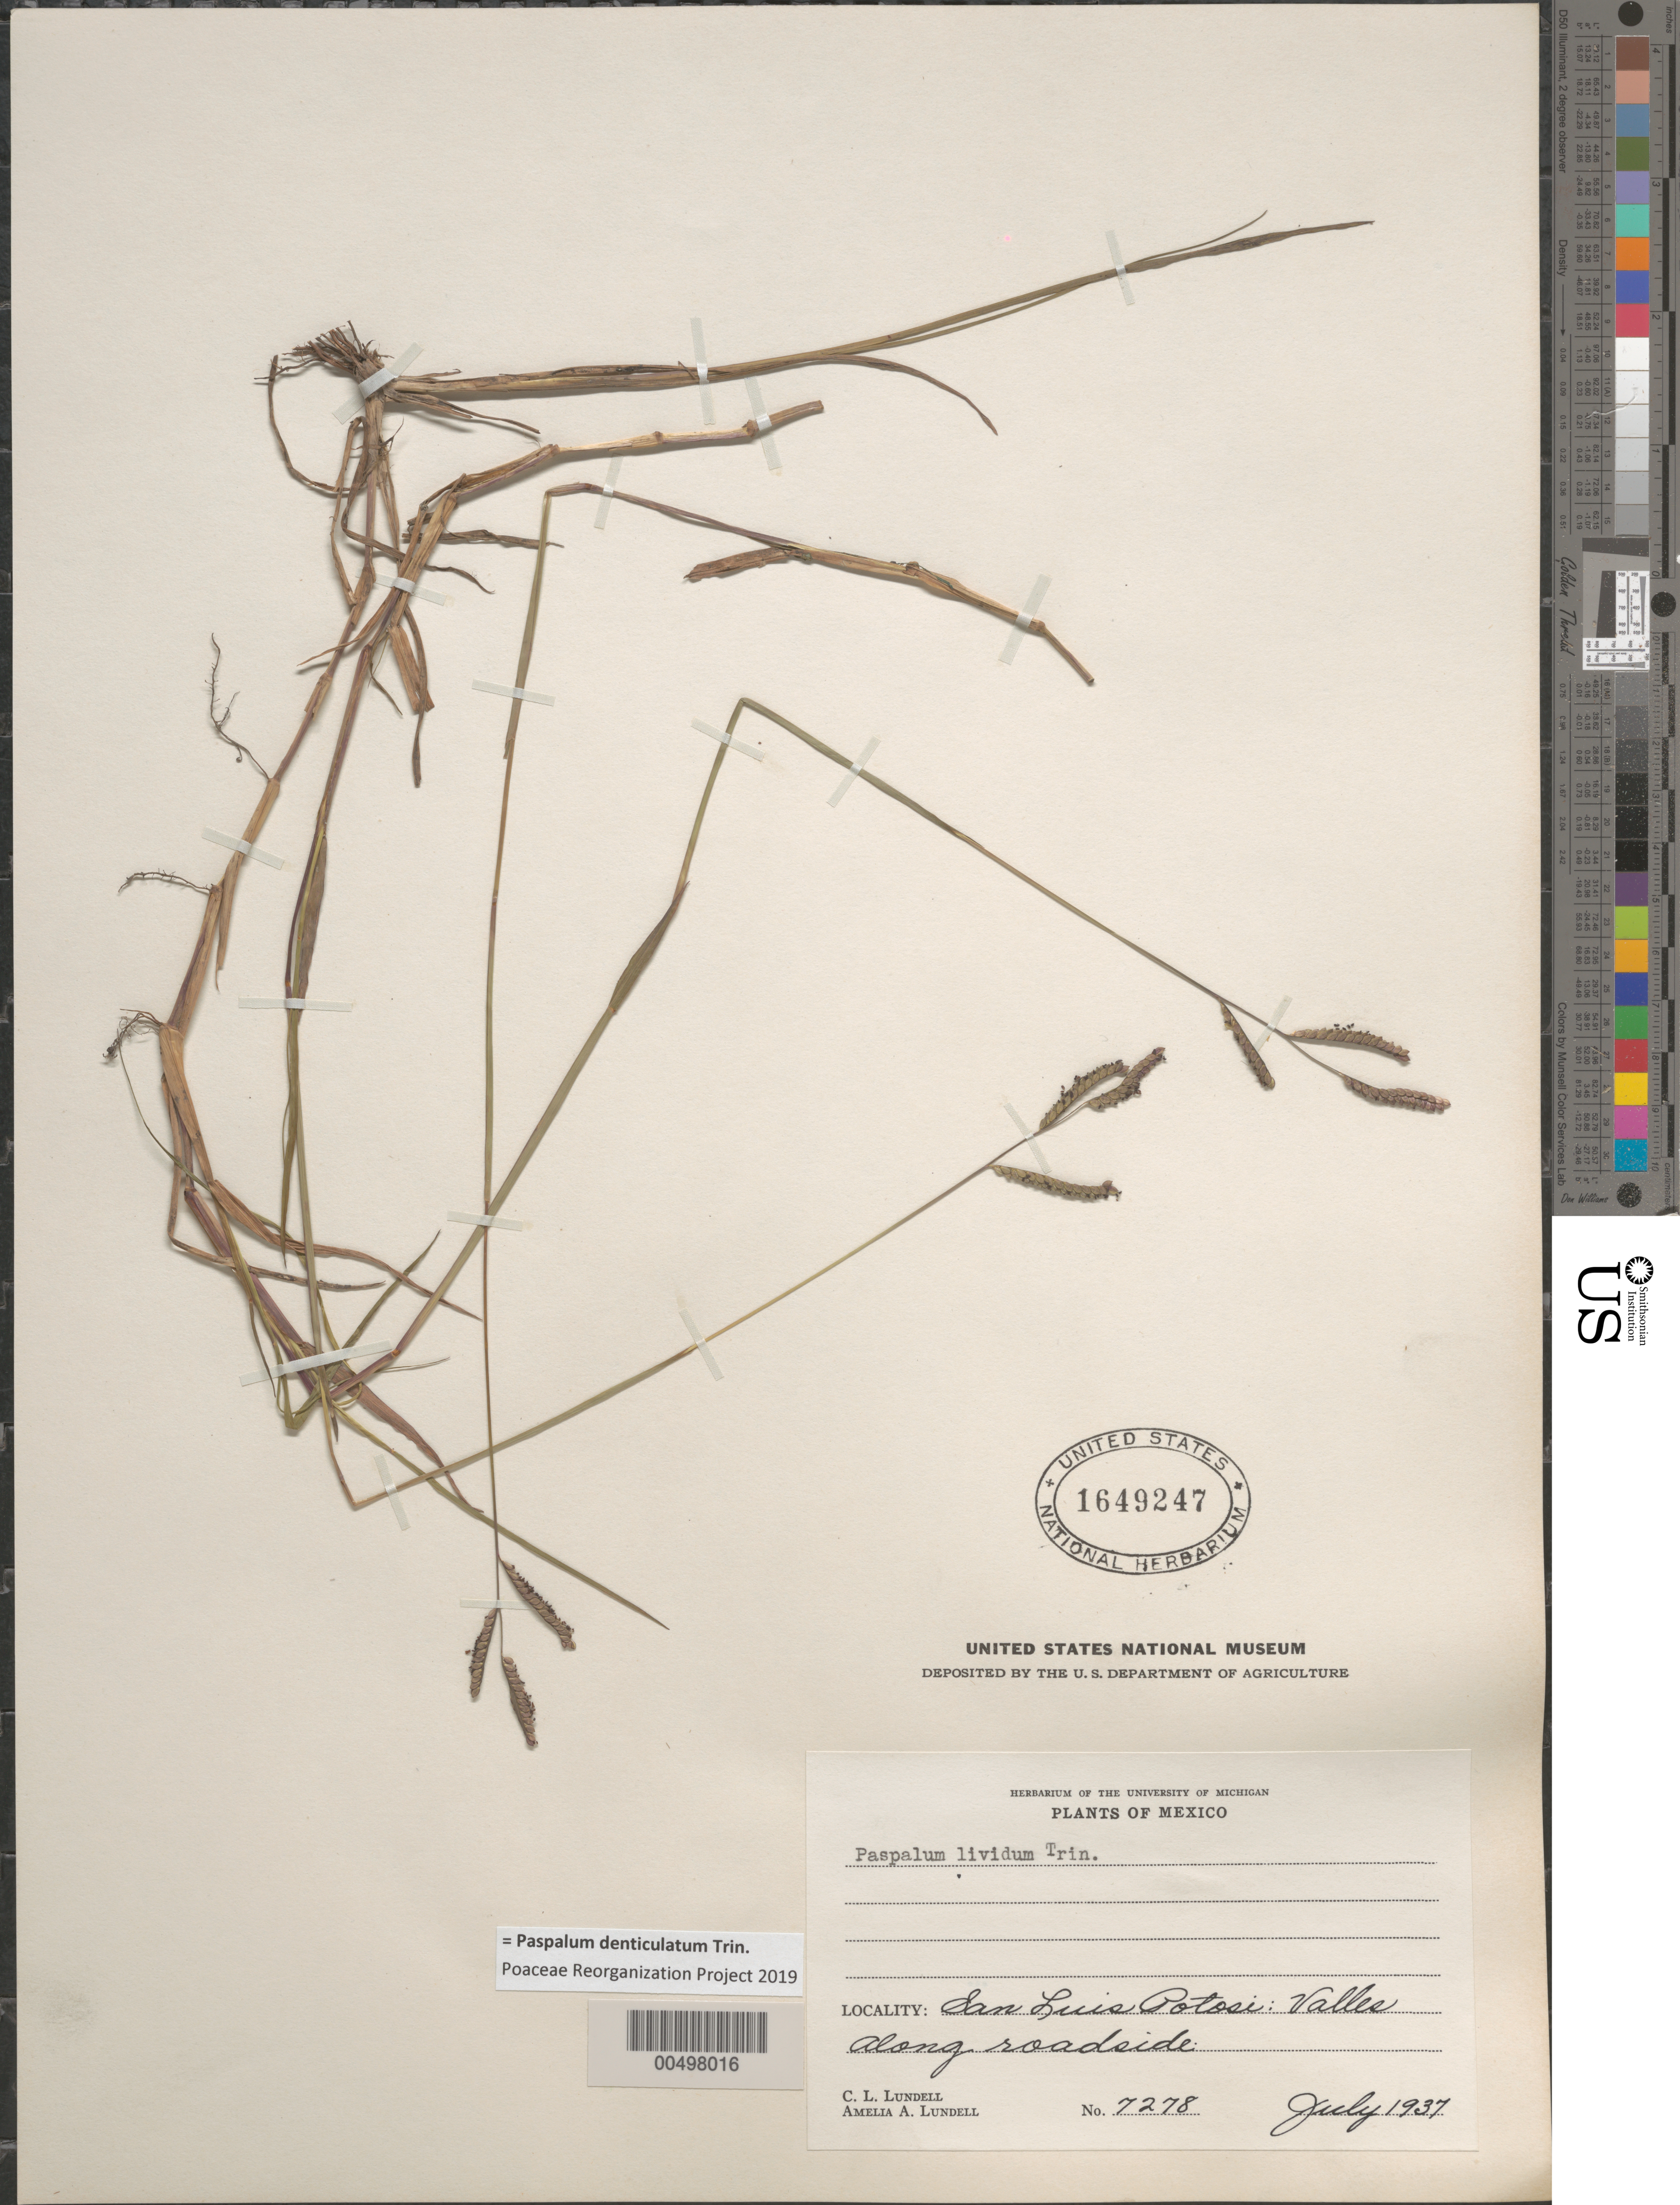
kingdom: Plantae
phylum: Tracheophyta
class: Liliopsida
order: Poales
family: Poaceae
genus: Paspalum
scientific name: Paspalum lividum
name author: Trin. in Schltdl.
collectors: C. L. Lundell & A. A. Lundell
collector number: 7278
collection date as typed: Jul 1937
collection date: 1937-07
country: Mexico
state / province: San Luis Potosi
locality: Valles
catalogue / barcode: US 1649247